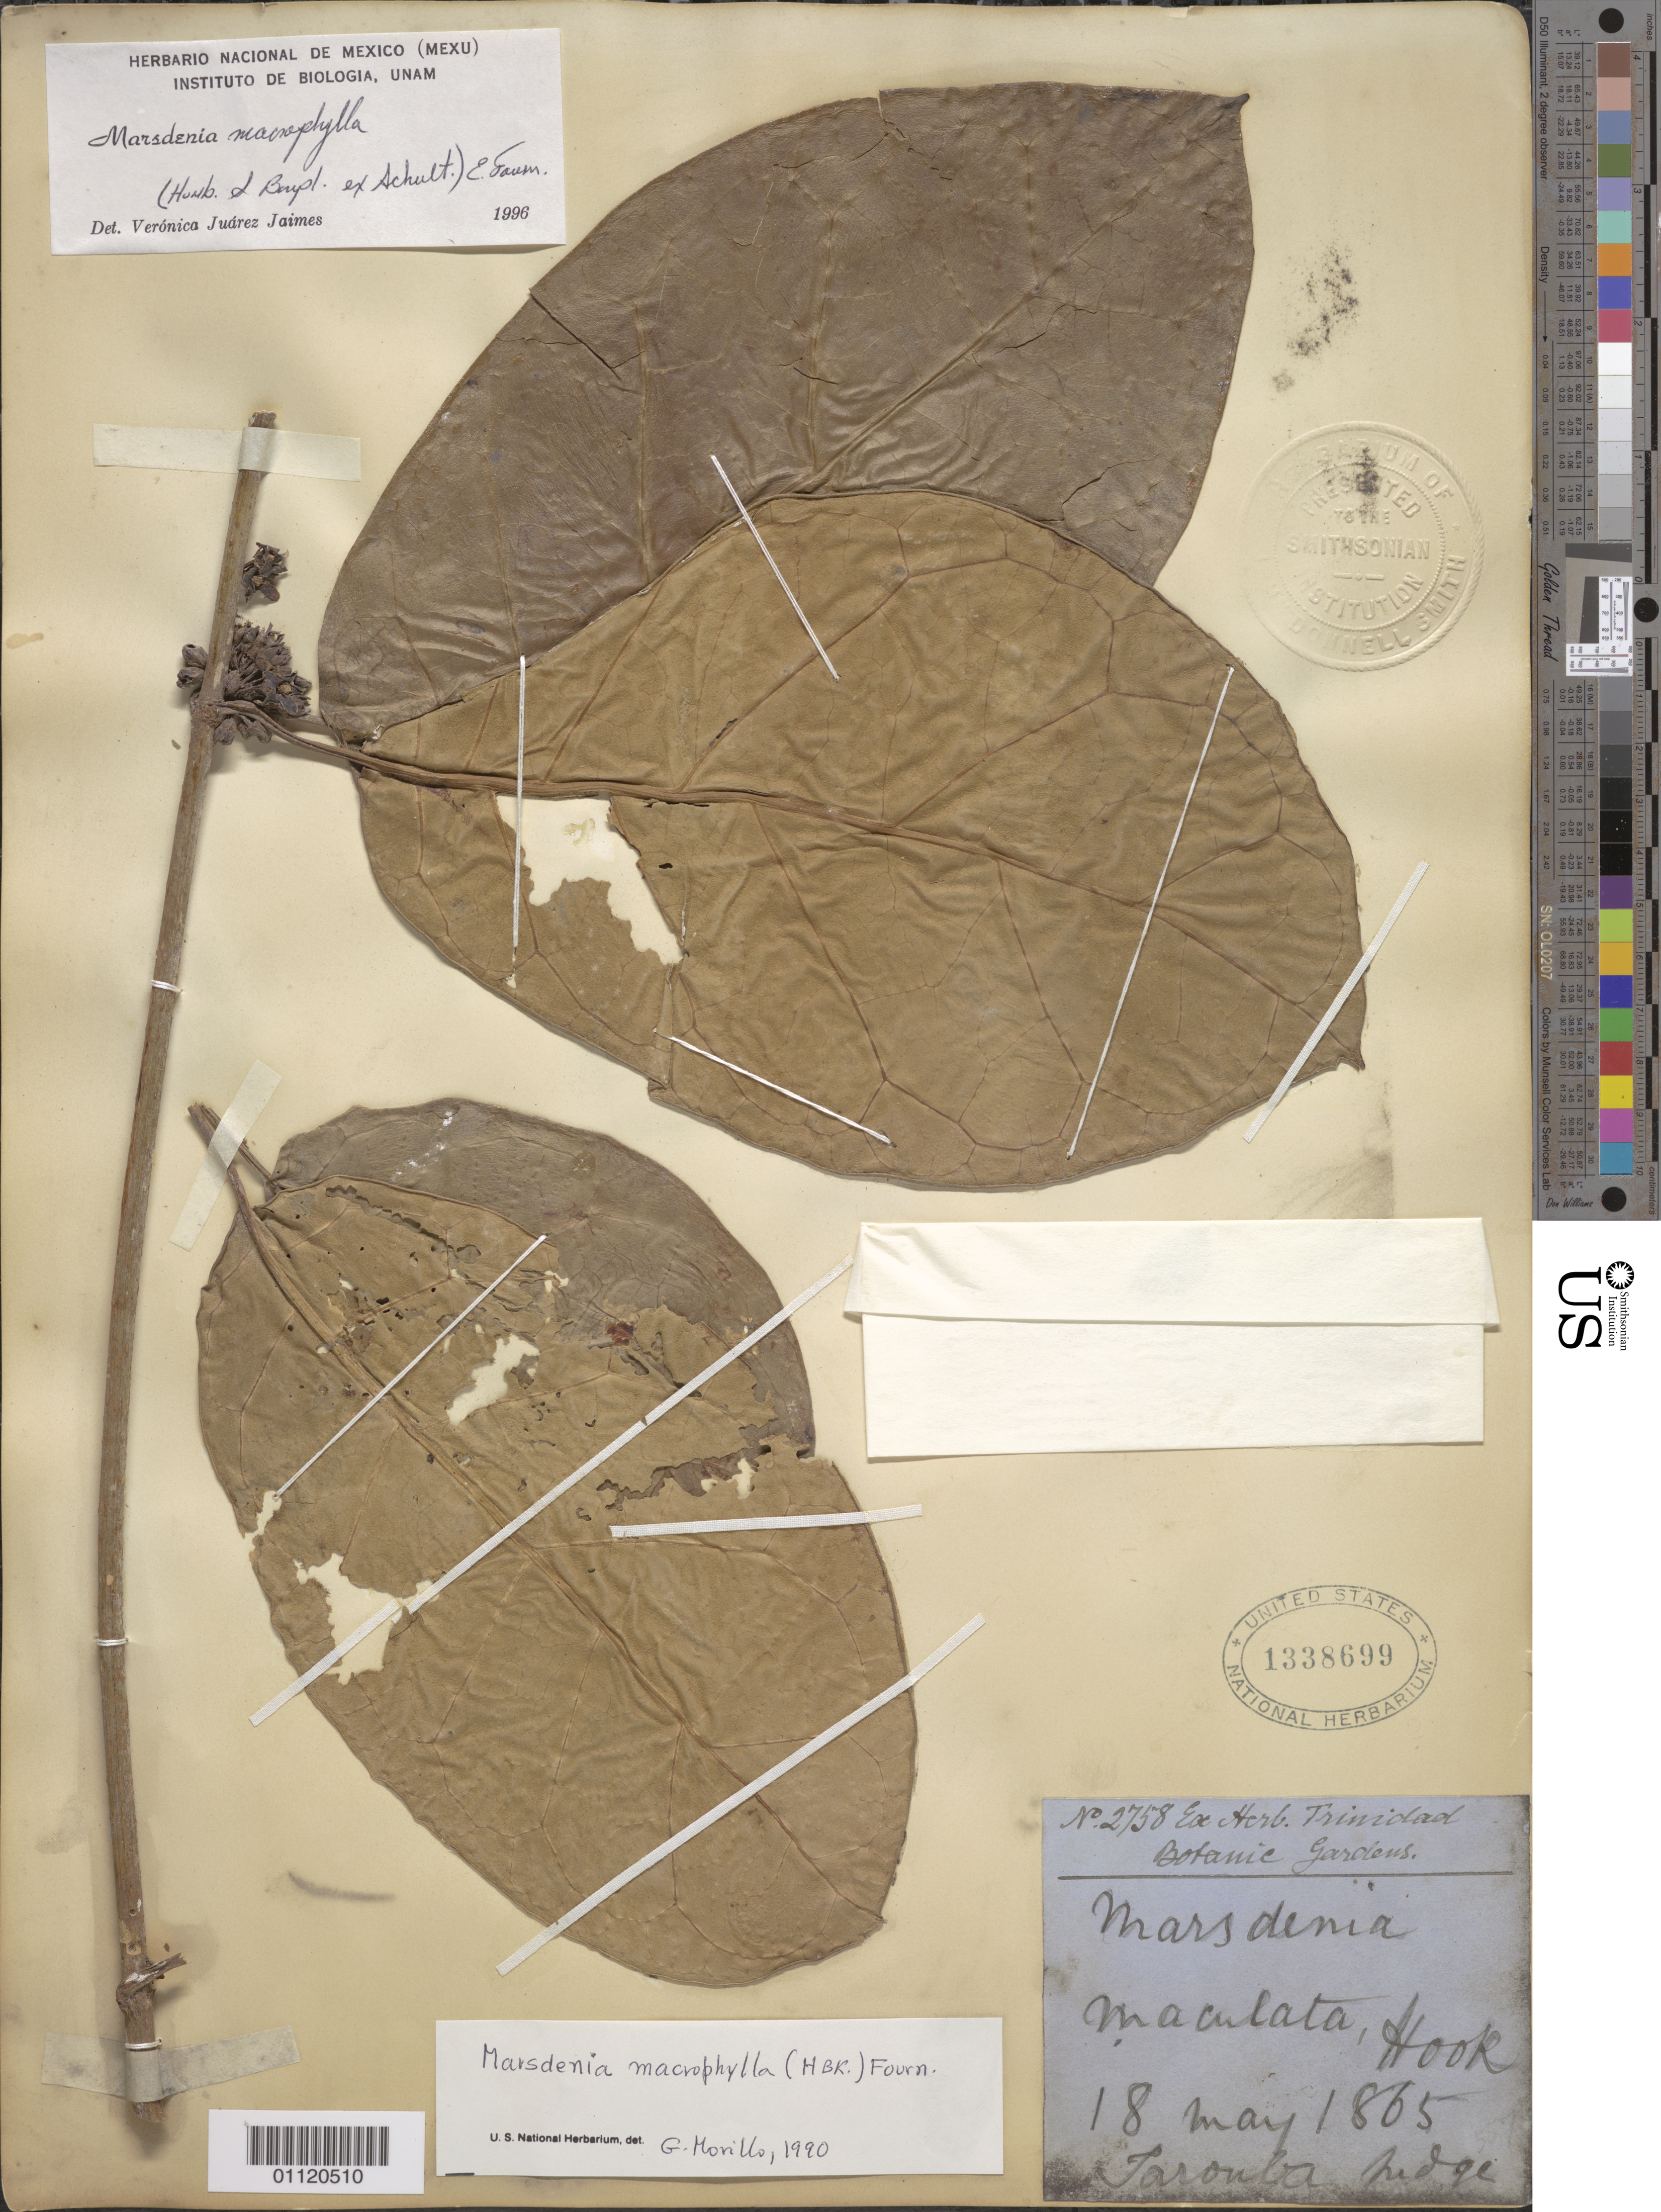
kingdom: Plantae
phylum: Tracheophyta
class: Magnoliopsida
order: Gentianales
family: Apocynaceae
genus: Marsdenia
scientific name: Marsdenia macrophylla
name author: (Humb. & Bonpl. ex Schult.) E. Fourn.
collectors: ex herb. Bot. Gard. Trinidad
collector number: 2758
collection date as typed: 18 May 1805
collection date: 1805-05-18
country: Trinidad and Tobago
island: Trinidad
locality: Tarouba Ridge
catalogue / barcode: US 1338699